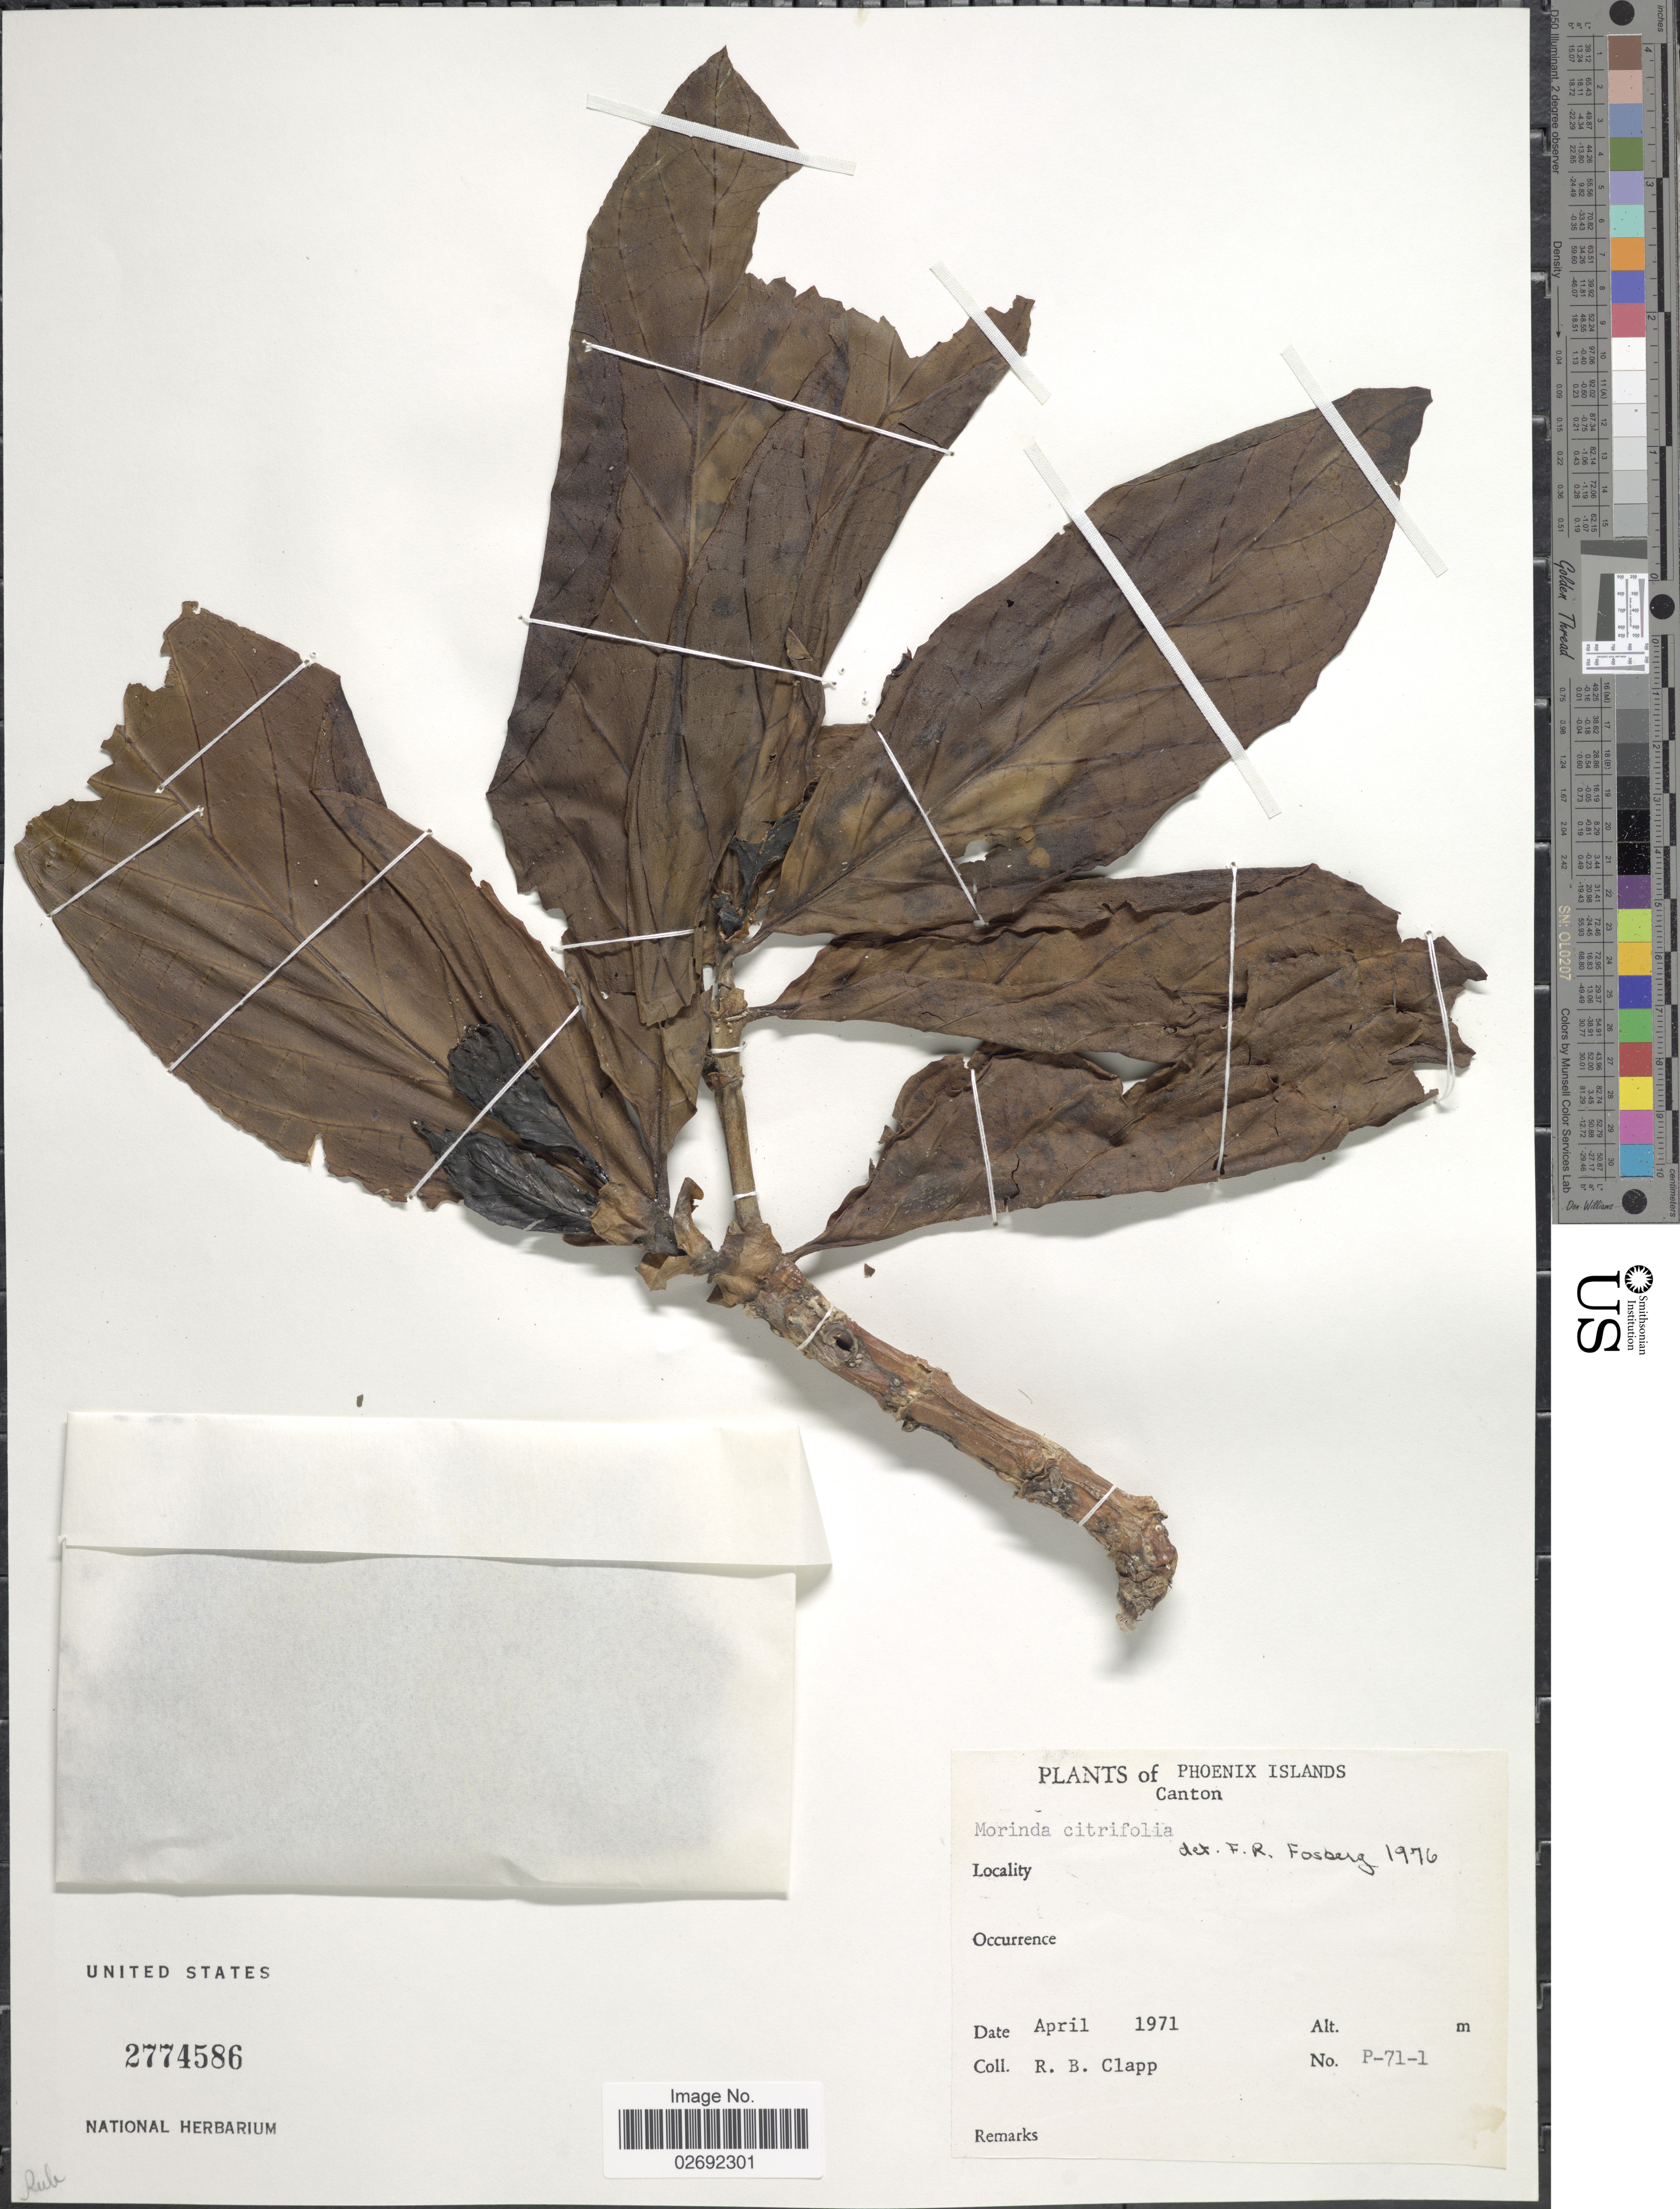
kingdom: Plantae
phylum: Tracheophyta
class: Magnoliopsida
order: Gentianales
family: Rubiaceae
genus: Morinda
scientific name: Morinda citrifolia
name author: L.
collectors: R. B. Clapp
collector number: P-71-1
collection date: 1971-04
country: Kiribati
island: Kanton [Canton] Atoll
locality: Phoenix Islands. Canton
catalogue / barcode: US 2774586